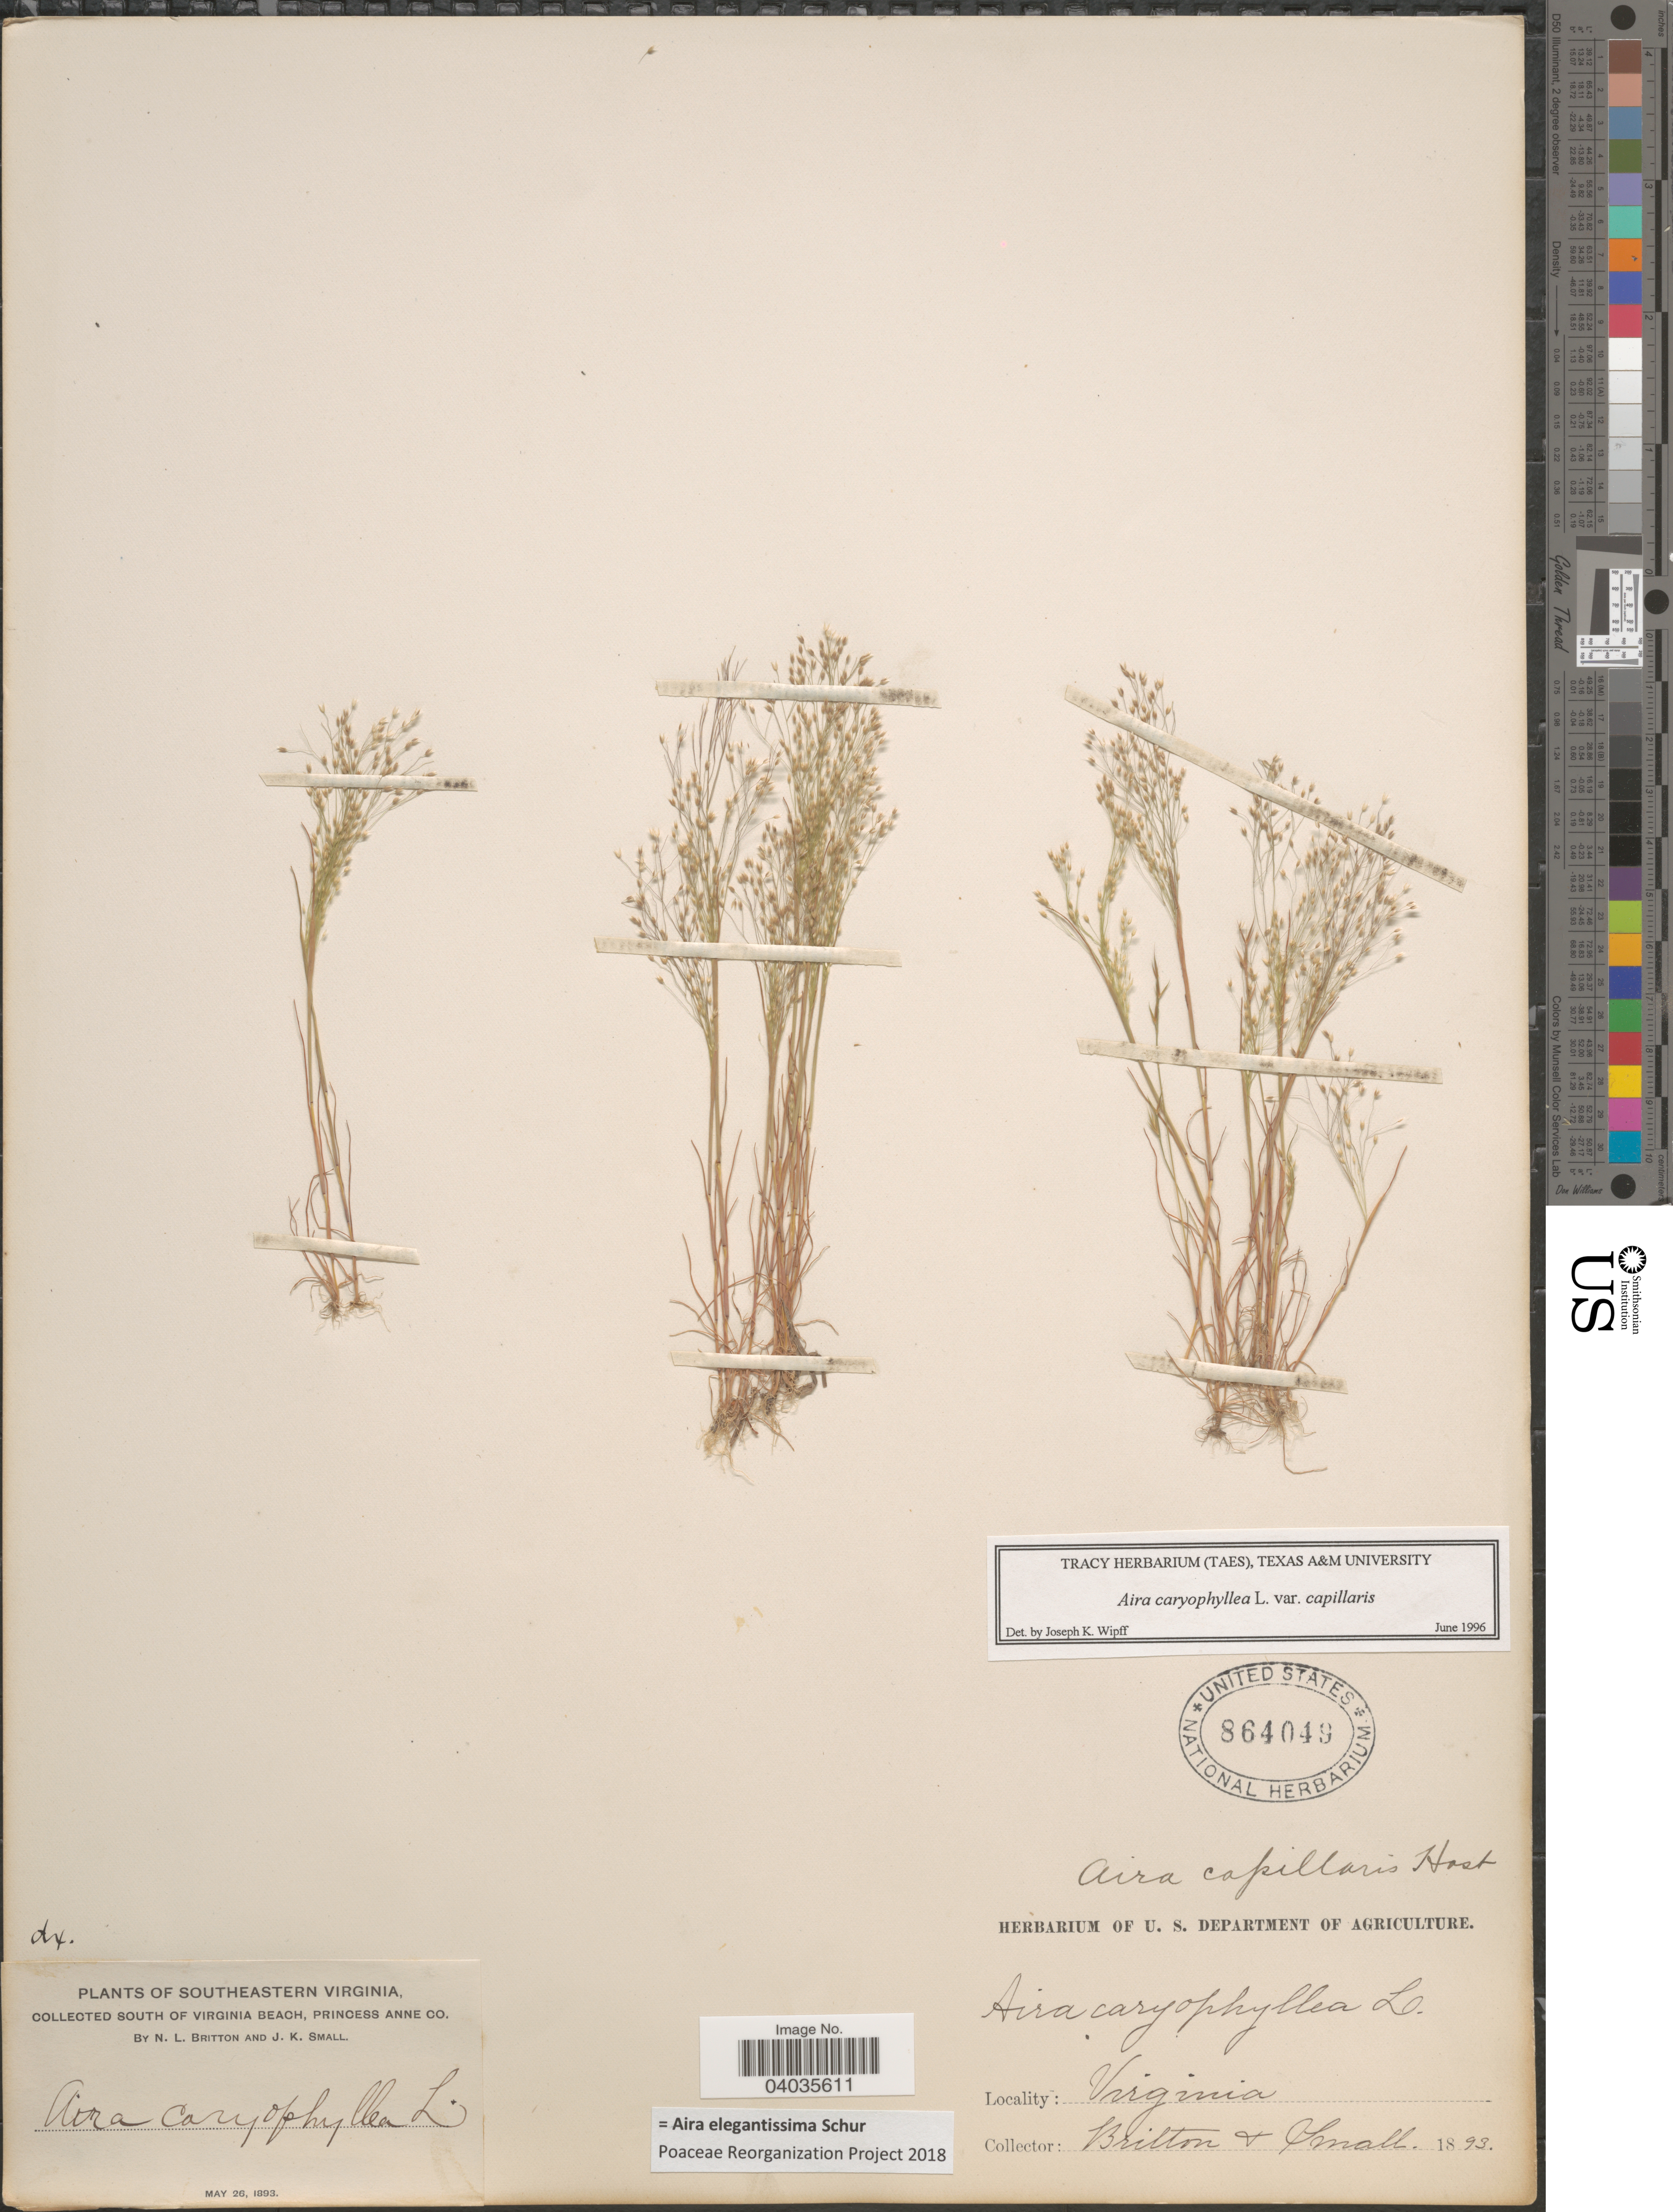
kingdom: Plantae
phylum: Tracheophyta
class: Liliopsida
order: Poales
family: Poaceae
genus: Aira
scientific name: Aira elegantissima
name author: Schur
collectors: Mrs. N. L. Britton & J. K. Small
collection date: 1893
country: United States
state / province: Virginia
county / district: City of Virginia Beach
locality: Southeastern Virginia, South of Virginia Beach, Princess Anne (=historic county name) Co.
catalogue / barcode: US 864049